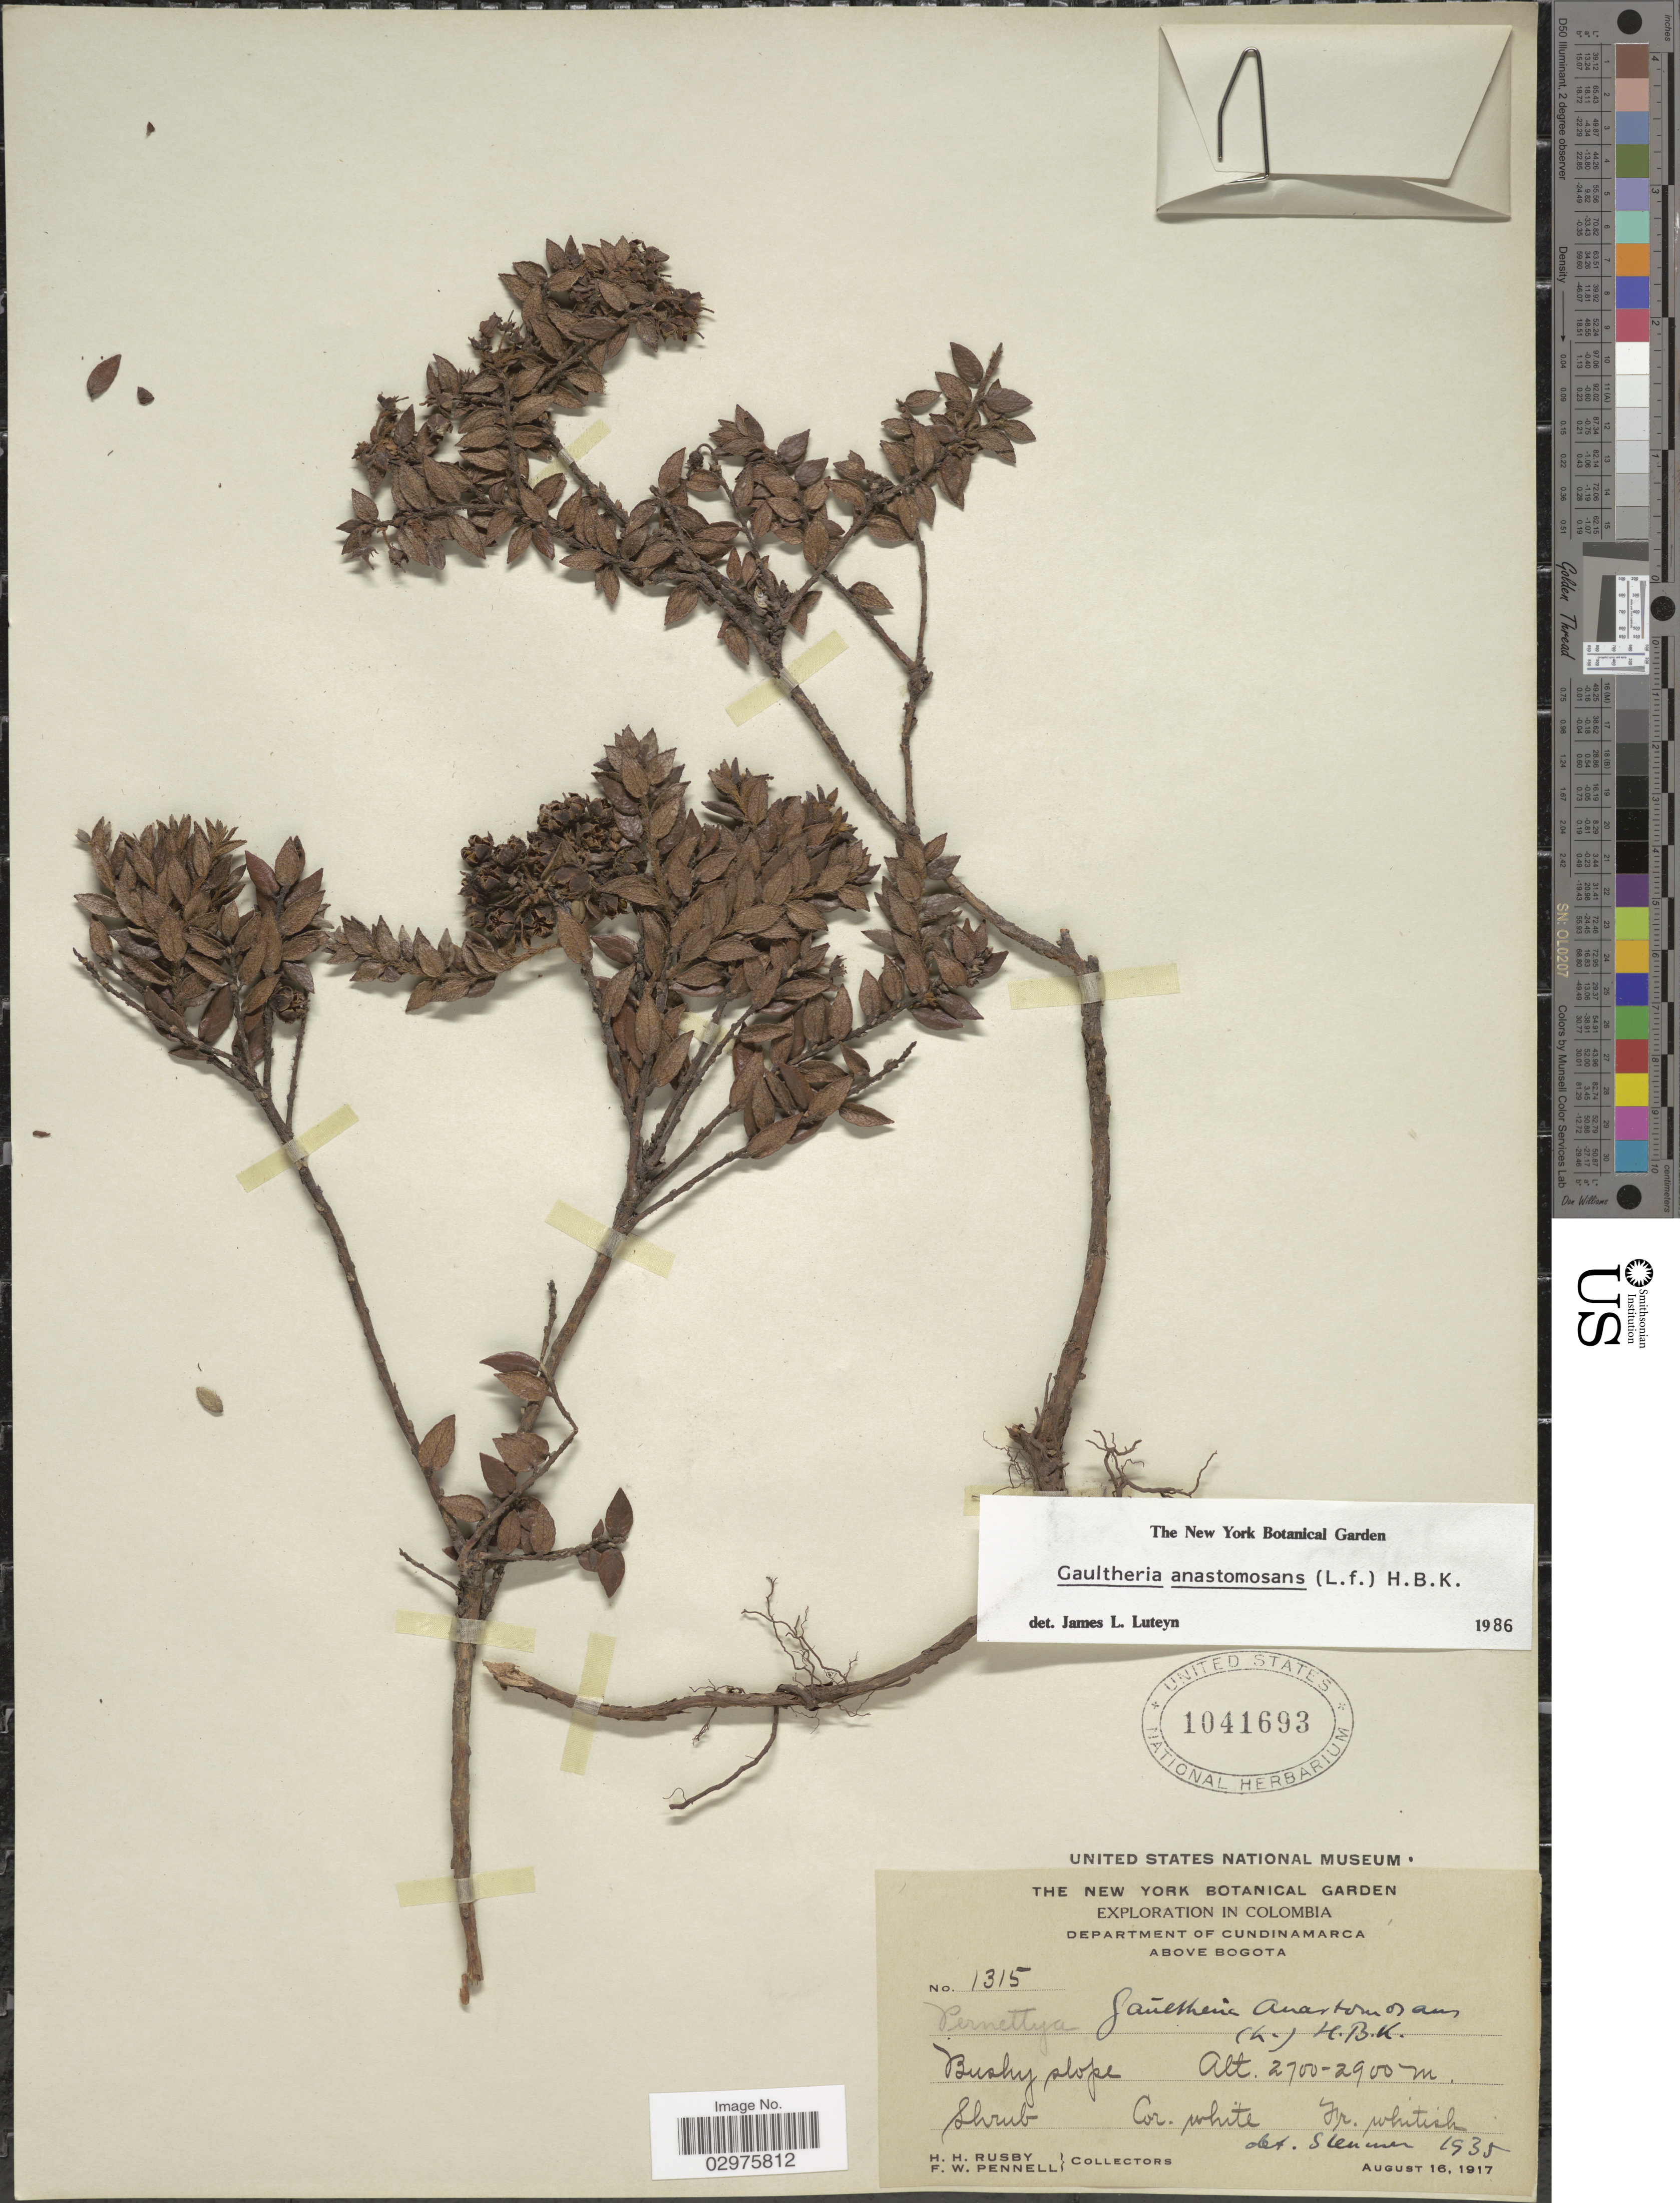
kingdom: Plantae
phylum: Tracheophyta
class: Magnoliopsida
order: Ericales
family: Ericaceae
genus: Gaultheria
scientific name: Gaultheria anastomosans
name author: (L. f.) Kunth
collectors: H. H. Rusby & F. W. Pennell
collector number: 1315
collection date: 1917-08-16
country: Colombia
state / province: Cundinamarca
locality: Department of Cundinamarca. Above Bogota.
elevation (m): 2700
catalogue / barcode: US 1041693